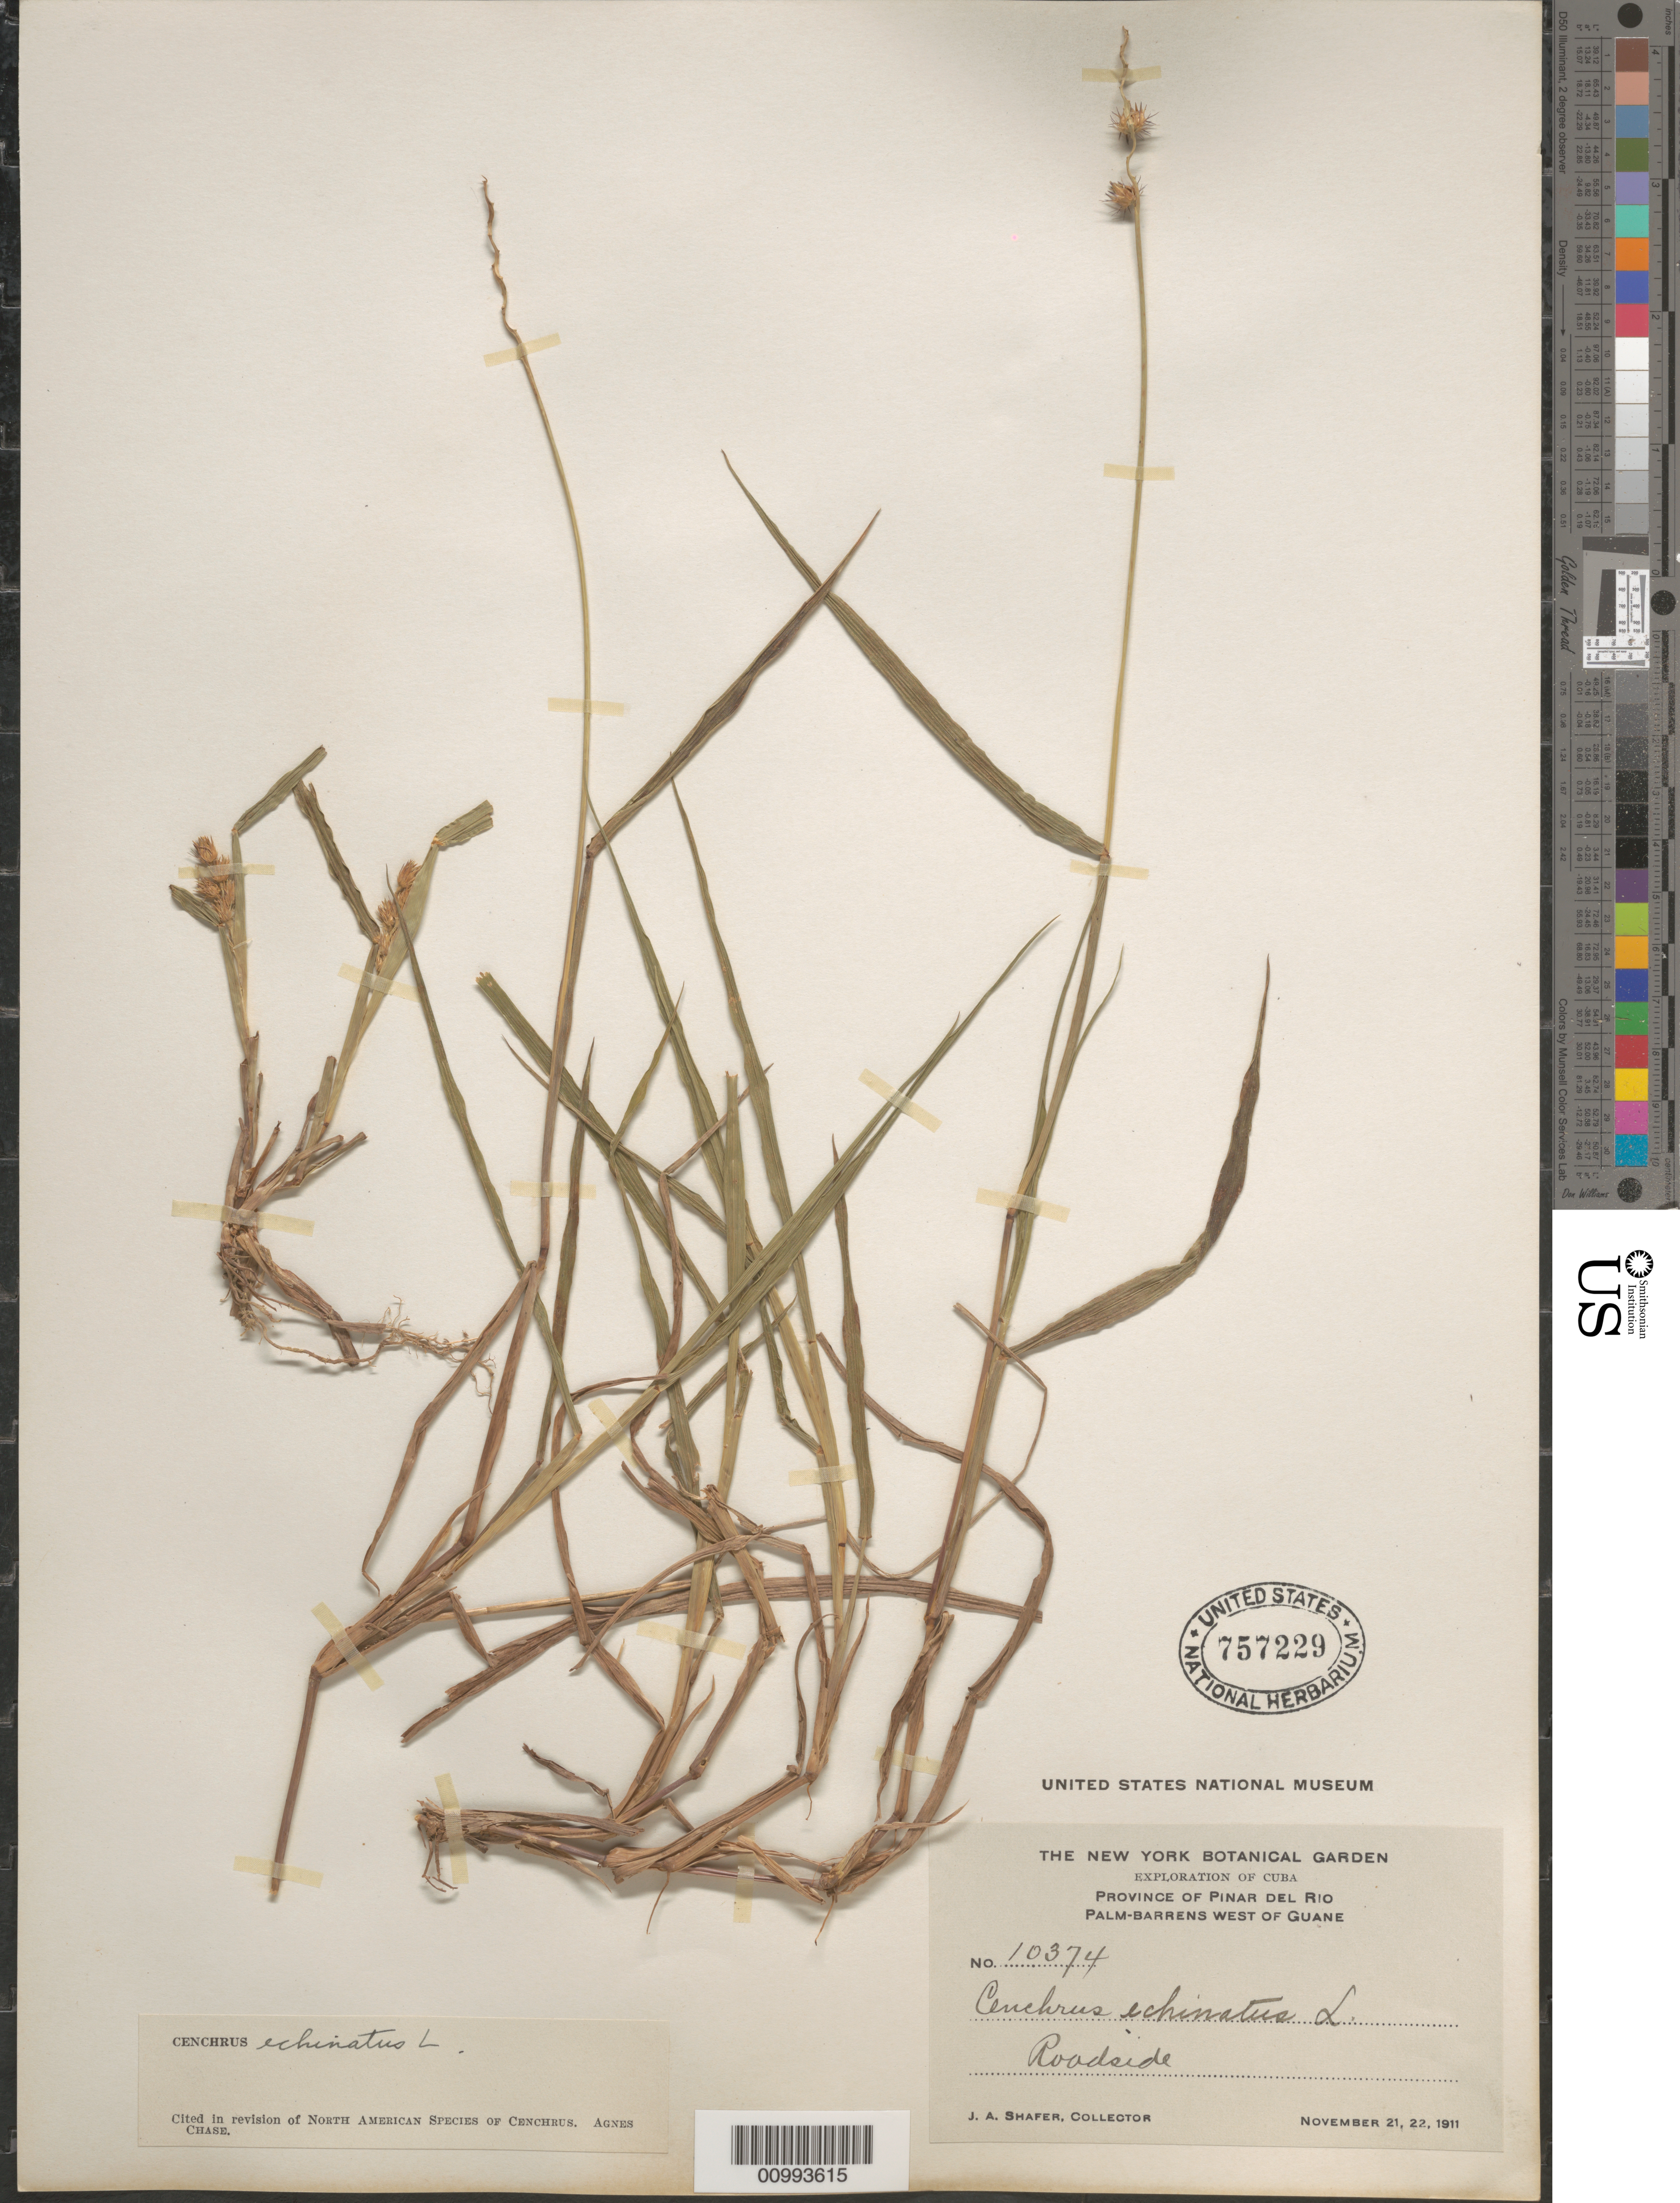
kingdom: Plantae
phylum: Tracheophyta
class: Liliopsida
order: Poales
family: Poaceae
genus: Cenchrus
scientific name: Cenchrus echinatus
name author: L.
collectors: J. A. Shafer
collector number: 10374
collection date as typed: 21 Nov 1911 to22 Nov 1911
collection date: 1911-11-21/1911-11-22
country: Cuba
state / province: Pinar del Rio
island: Cuba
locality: W of Guane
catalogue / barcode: US 757229